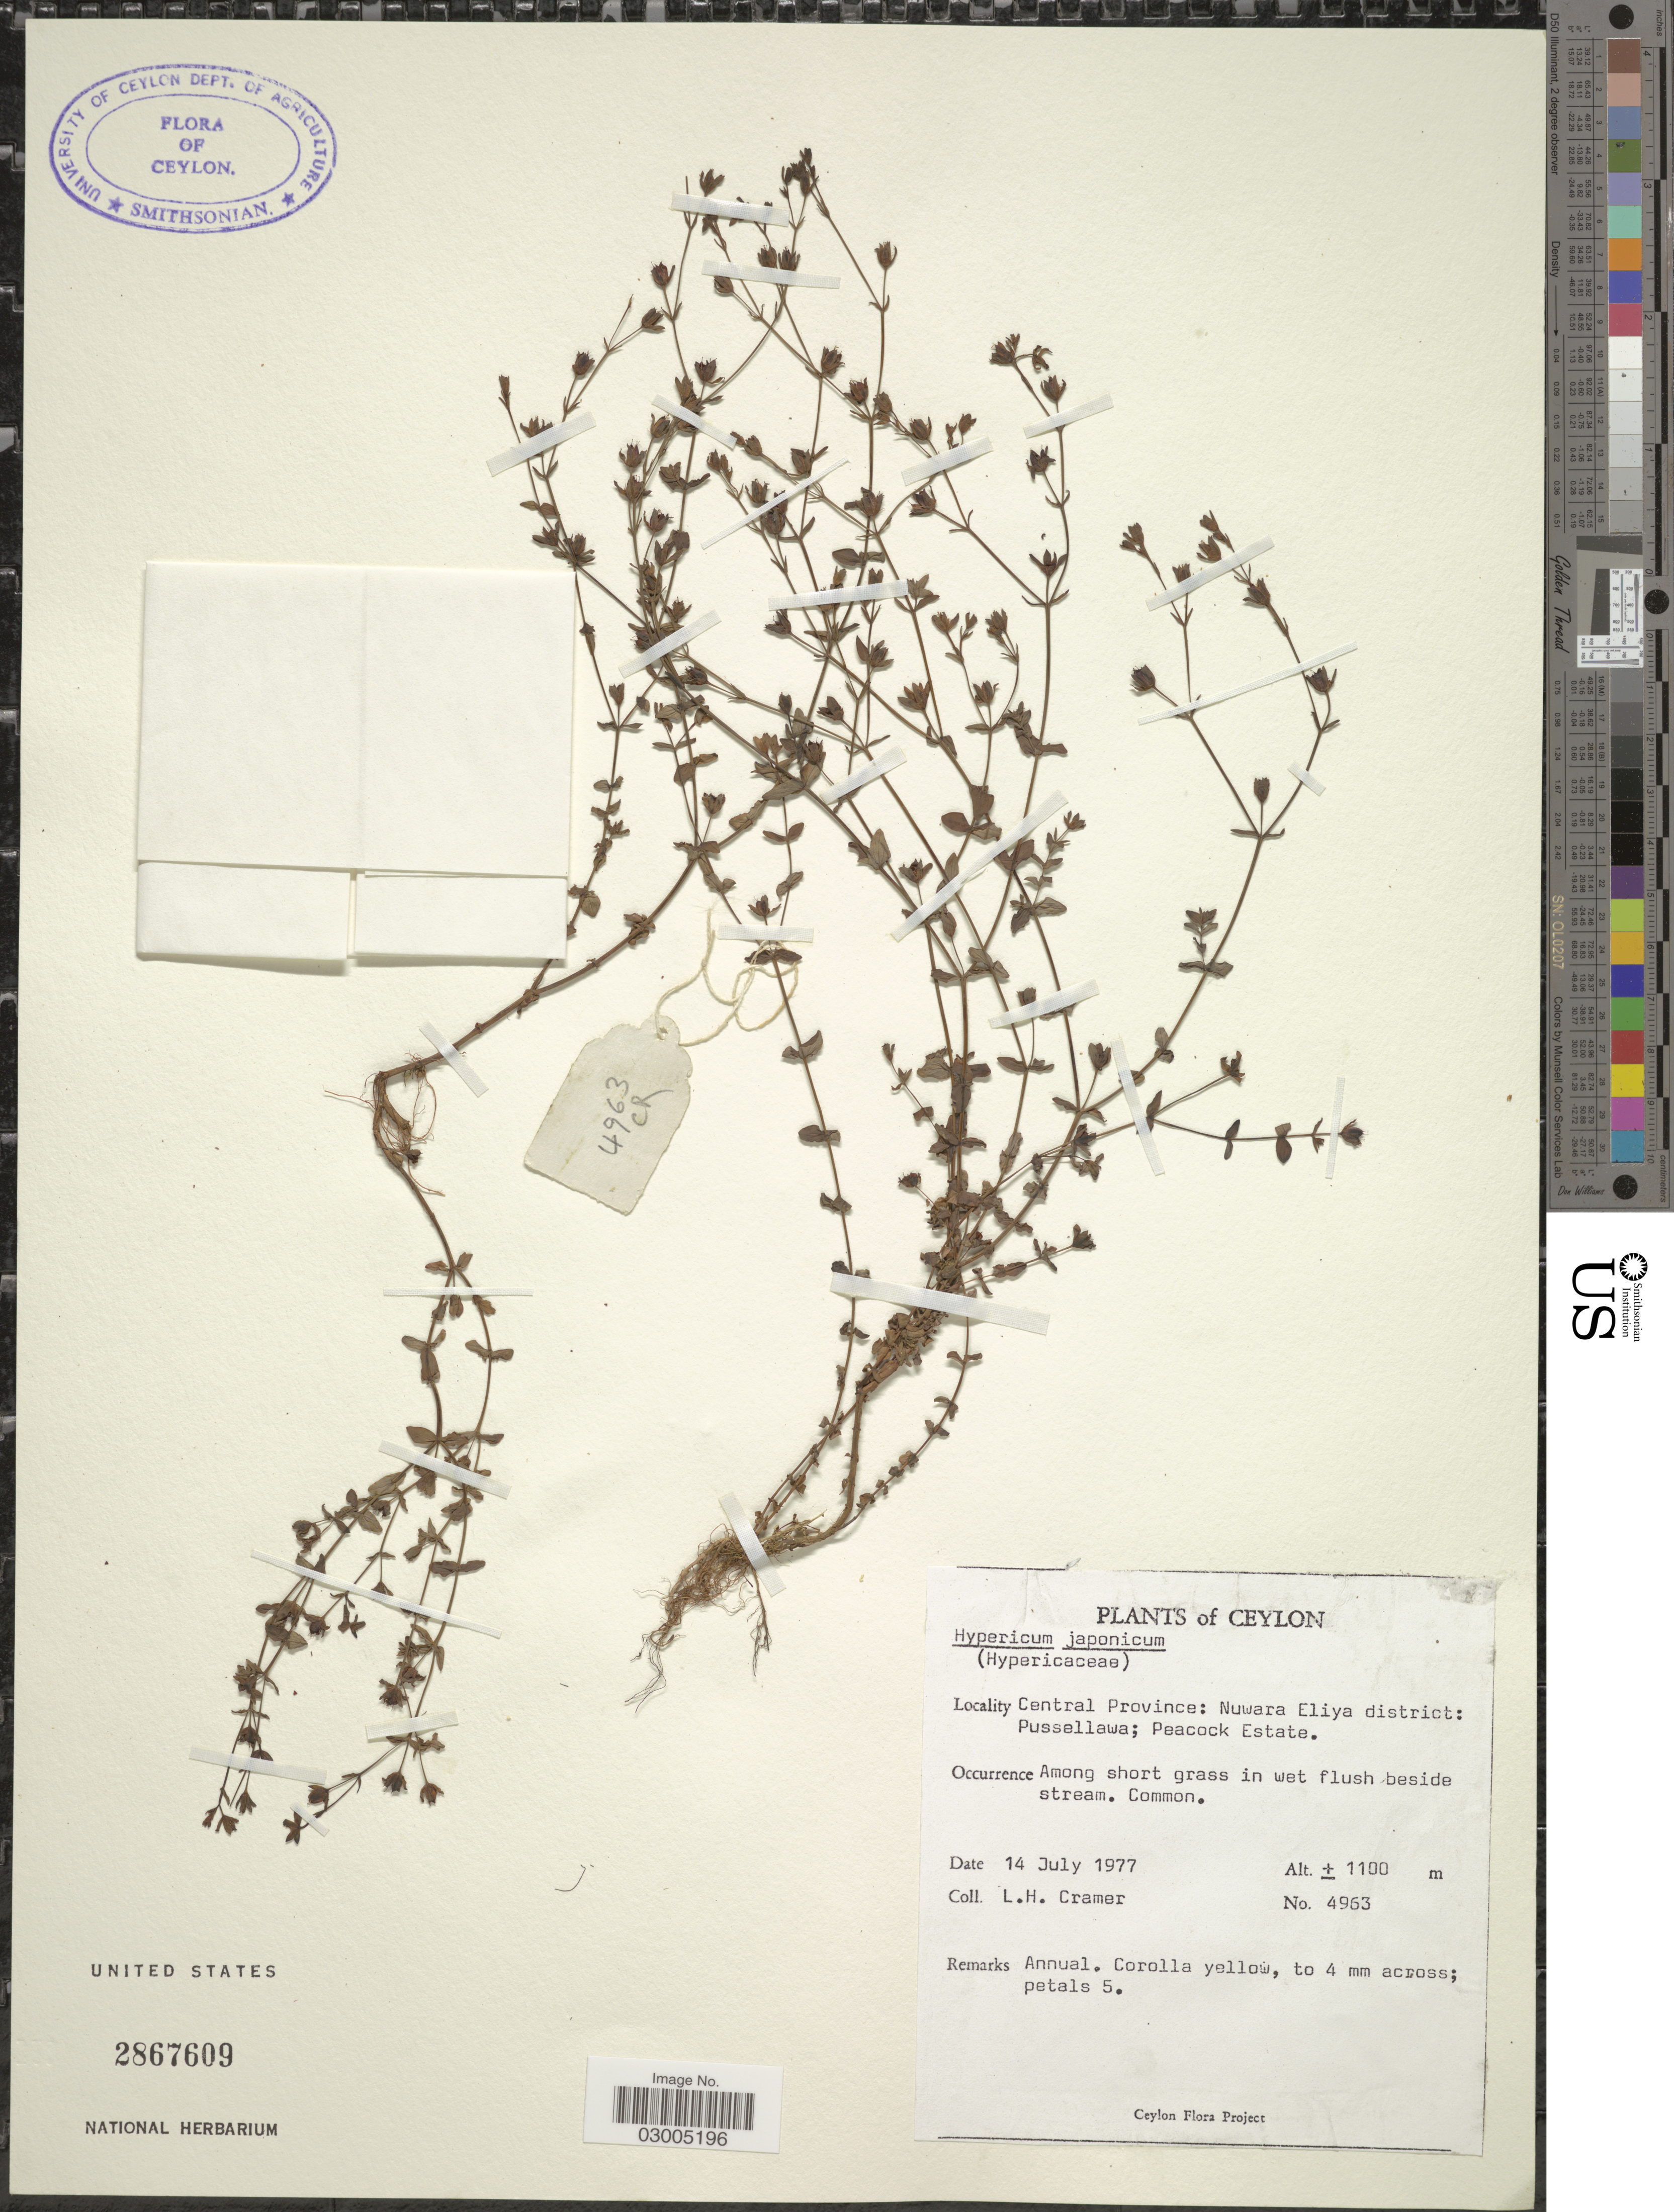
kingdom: Plantae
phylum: Tracheophyta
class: Magnoliopsida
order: Malpighiales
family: Hypericaceae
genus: Hypericum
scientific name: Hypericum japonicum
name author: Thunb.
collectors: L. H. Cramer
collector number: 4963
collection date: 1977-07-14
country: Sri Lanka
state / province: Central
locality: Ceylon. Nuwara Eliya district: Pussellawa; Peacock Estate.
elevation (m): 1100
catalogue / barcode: US 2867609